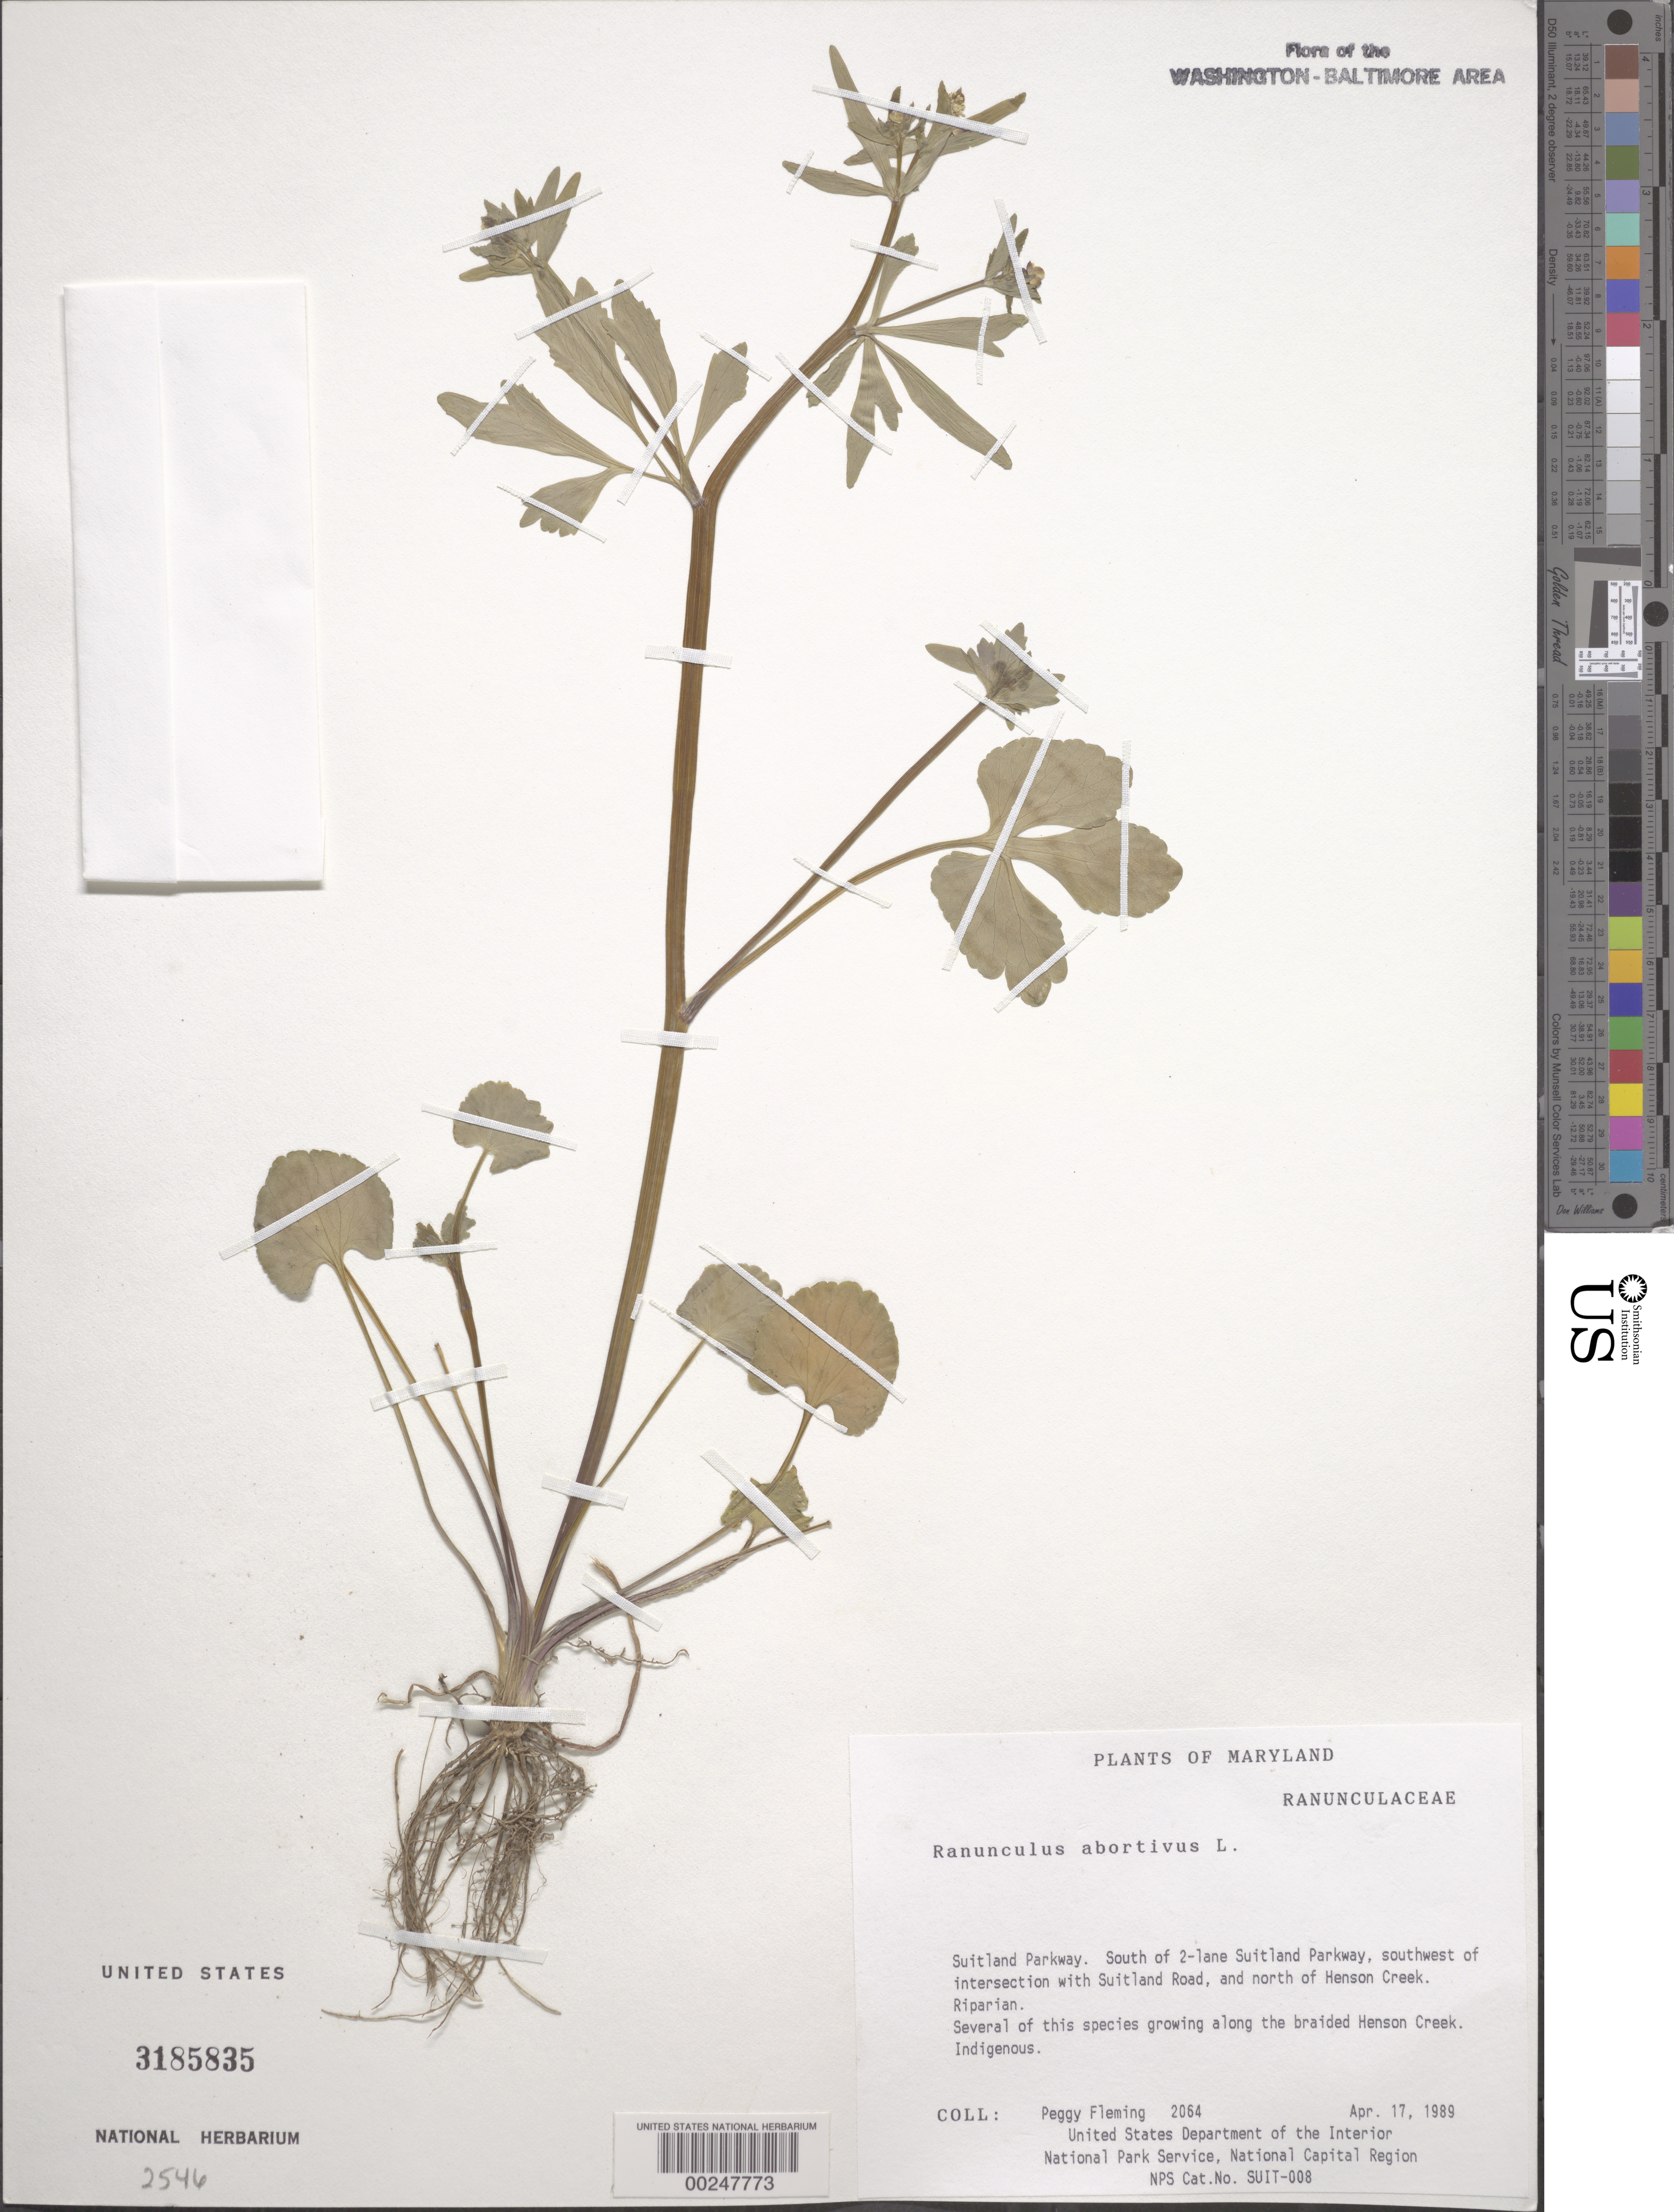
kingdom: Plantae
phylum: Tracheophyta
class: Magnoliopsida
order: Ranunculales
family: Ranunculaceae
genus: Ranunculus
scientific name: Ranunculus abortivus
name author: L.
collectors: P. Fleming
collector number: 2064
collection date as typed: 17 Apr 1989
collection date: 1989-04-17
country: United States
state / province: Maryland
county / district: Prince George's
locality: Suitland Parkway, SW of intersection with Suitland Road, N of Henson Creek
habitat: Along the braided Henson Creek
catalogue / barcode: US 3185835